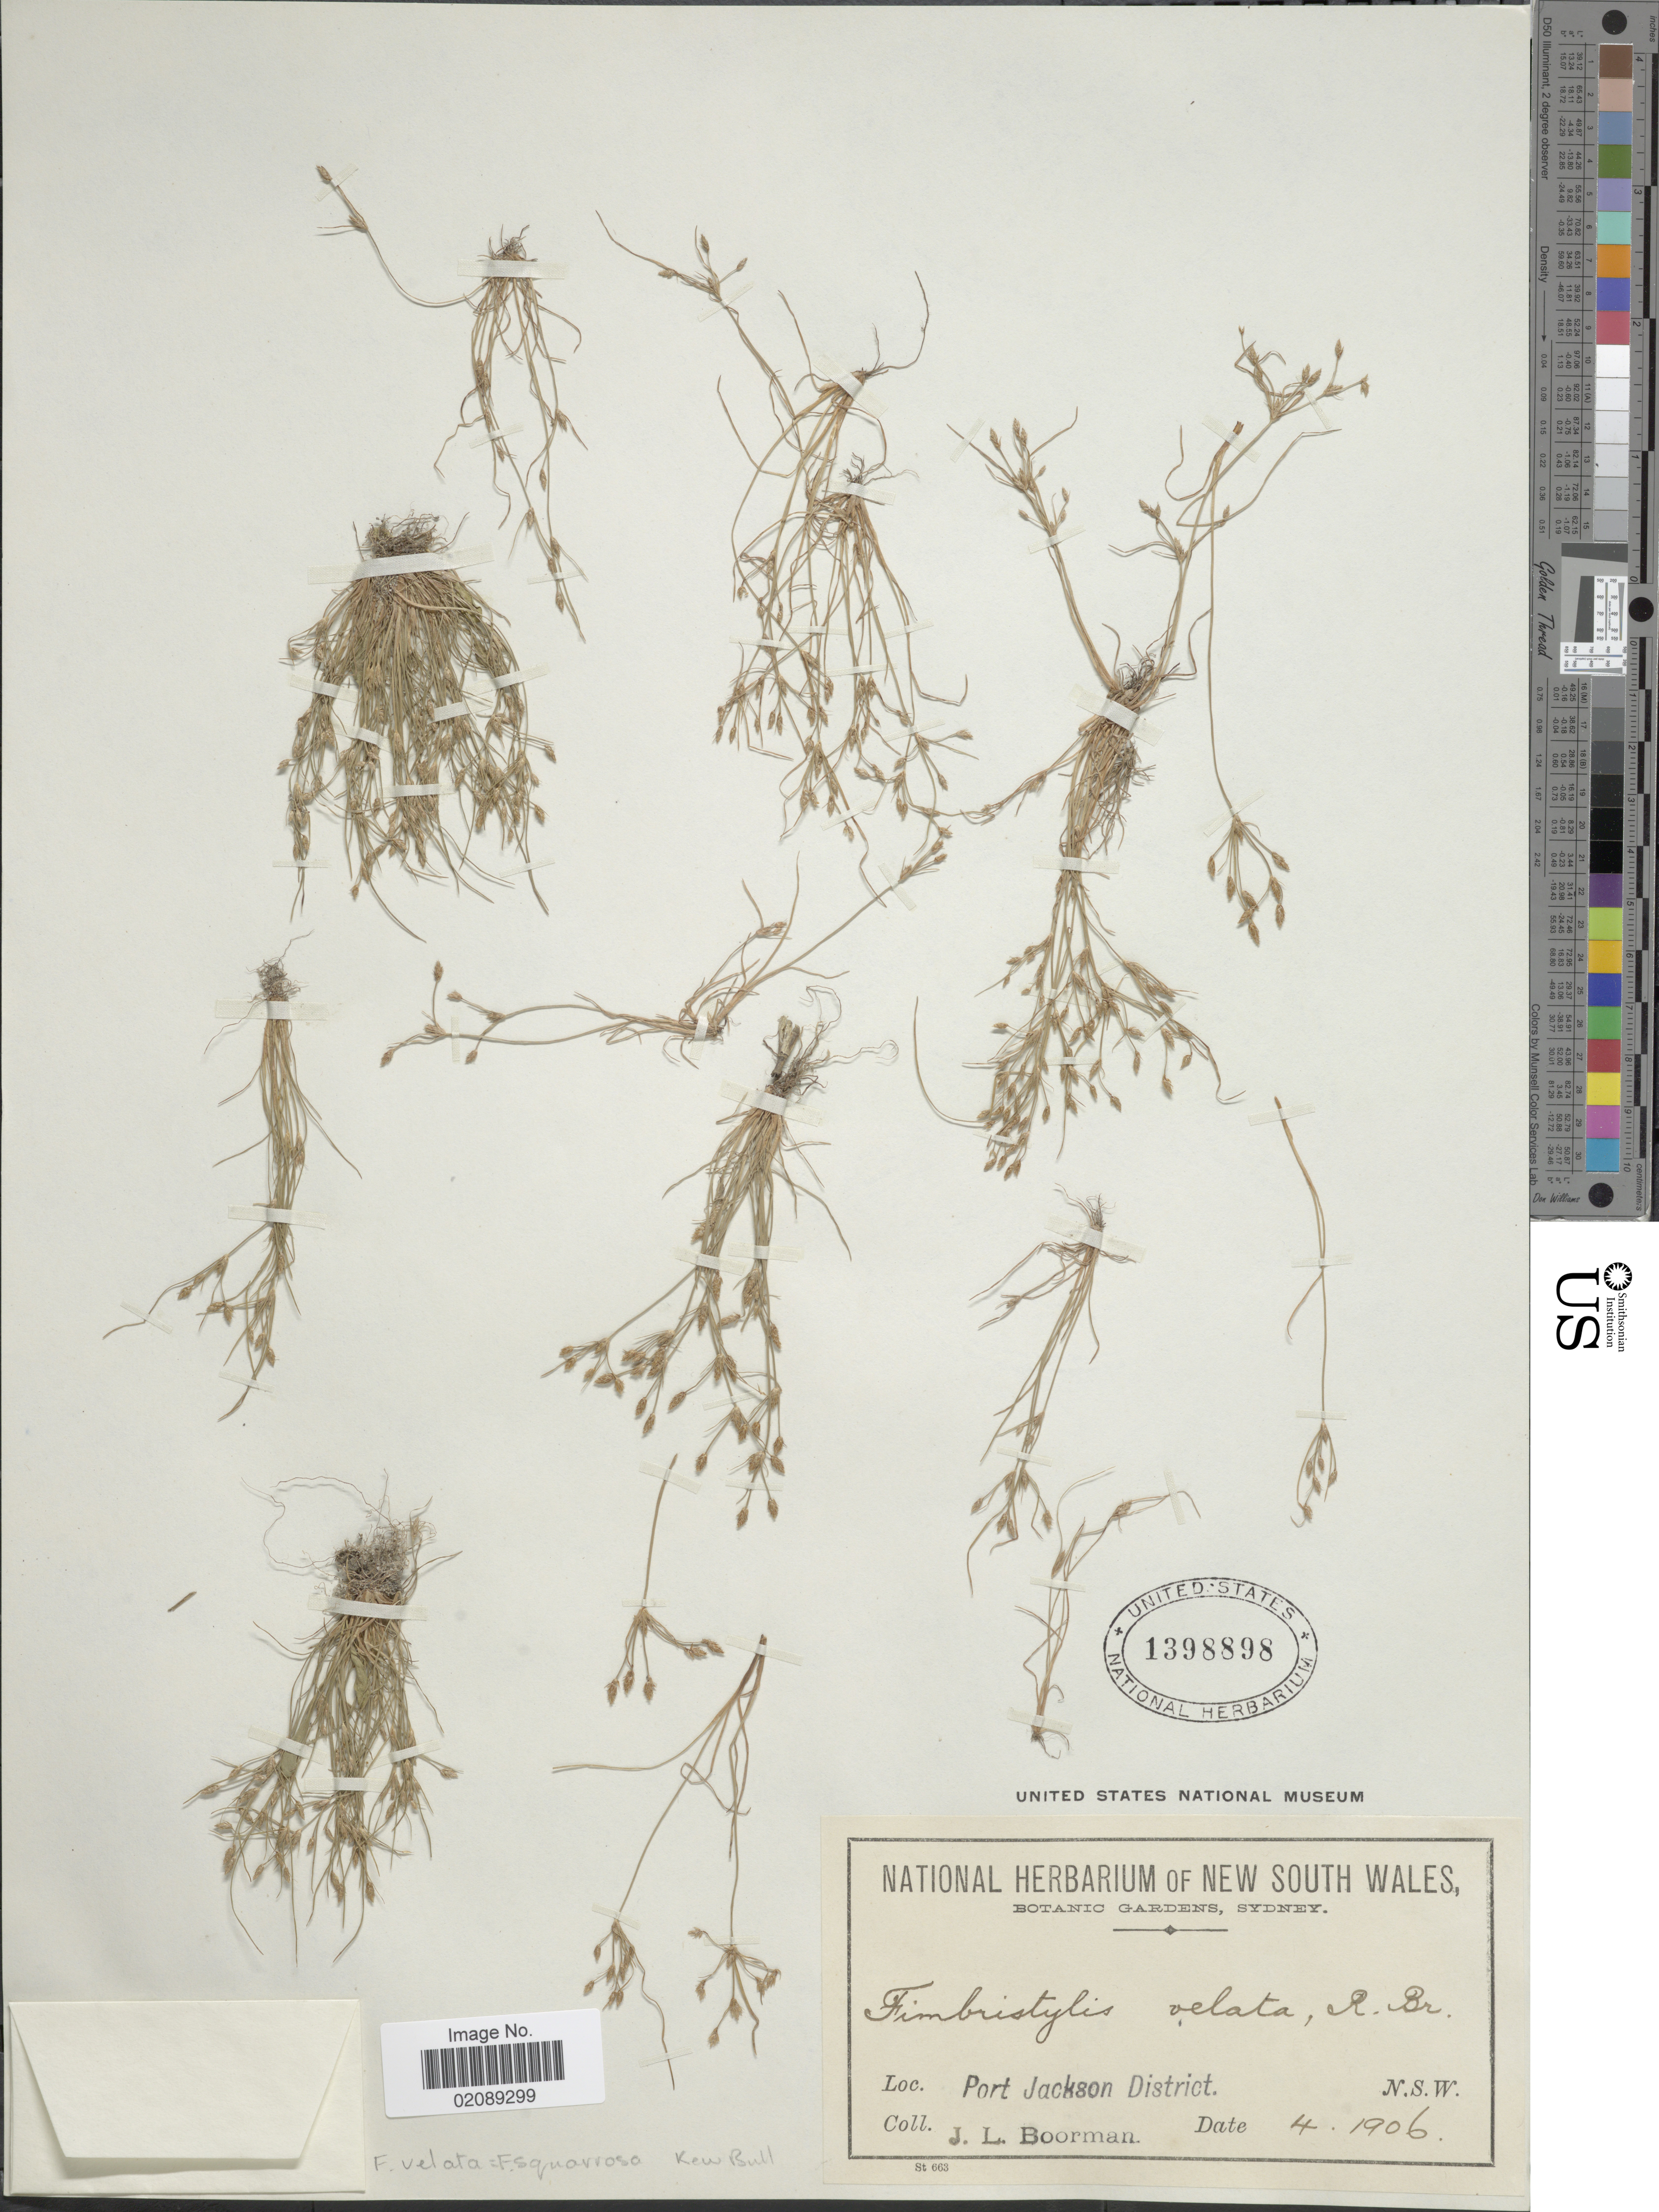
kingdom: Plantae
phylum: Tracheophyta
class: Liliopsida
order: Poales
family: Cyperaceae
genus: Fimbristylis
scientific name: Fimbristylis squarrosa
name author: Vahl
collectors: J. Boorman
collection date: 1906-04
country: Australia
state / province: New South Wales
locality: Port Jackson District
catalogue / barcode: US 1398898